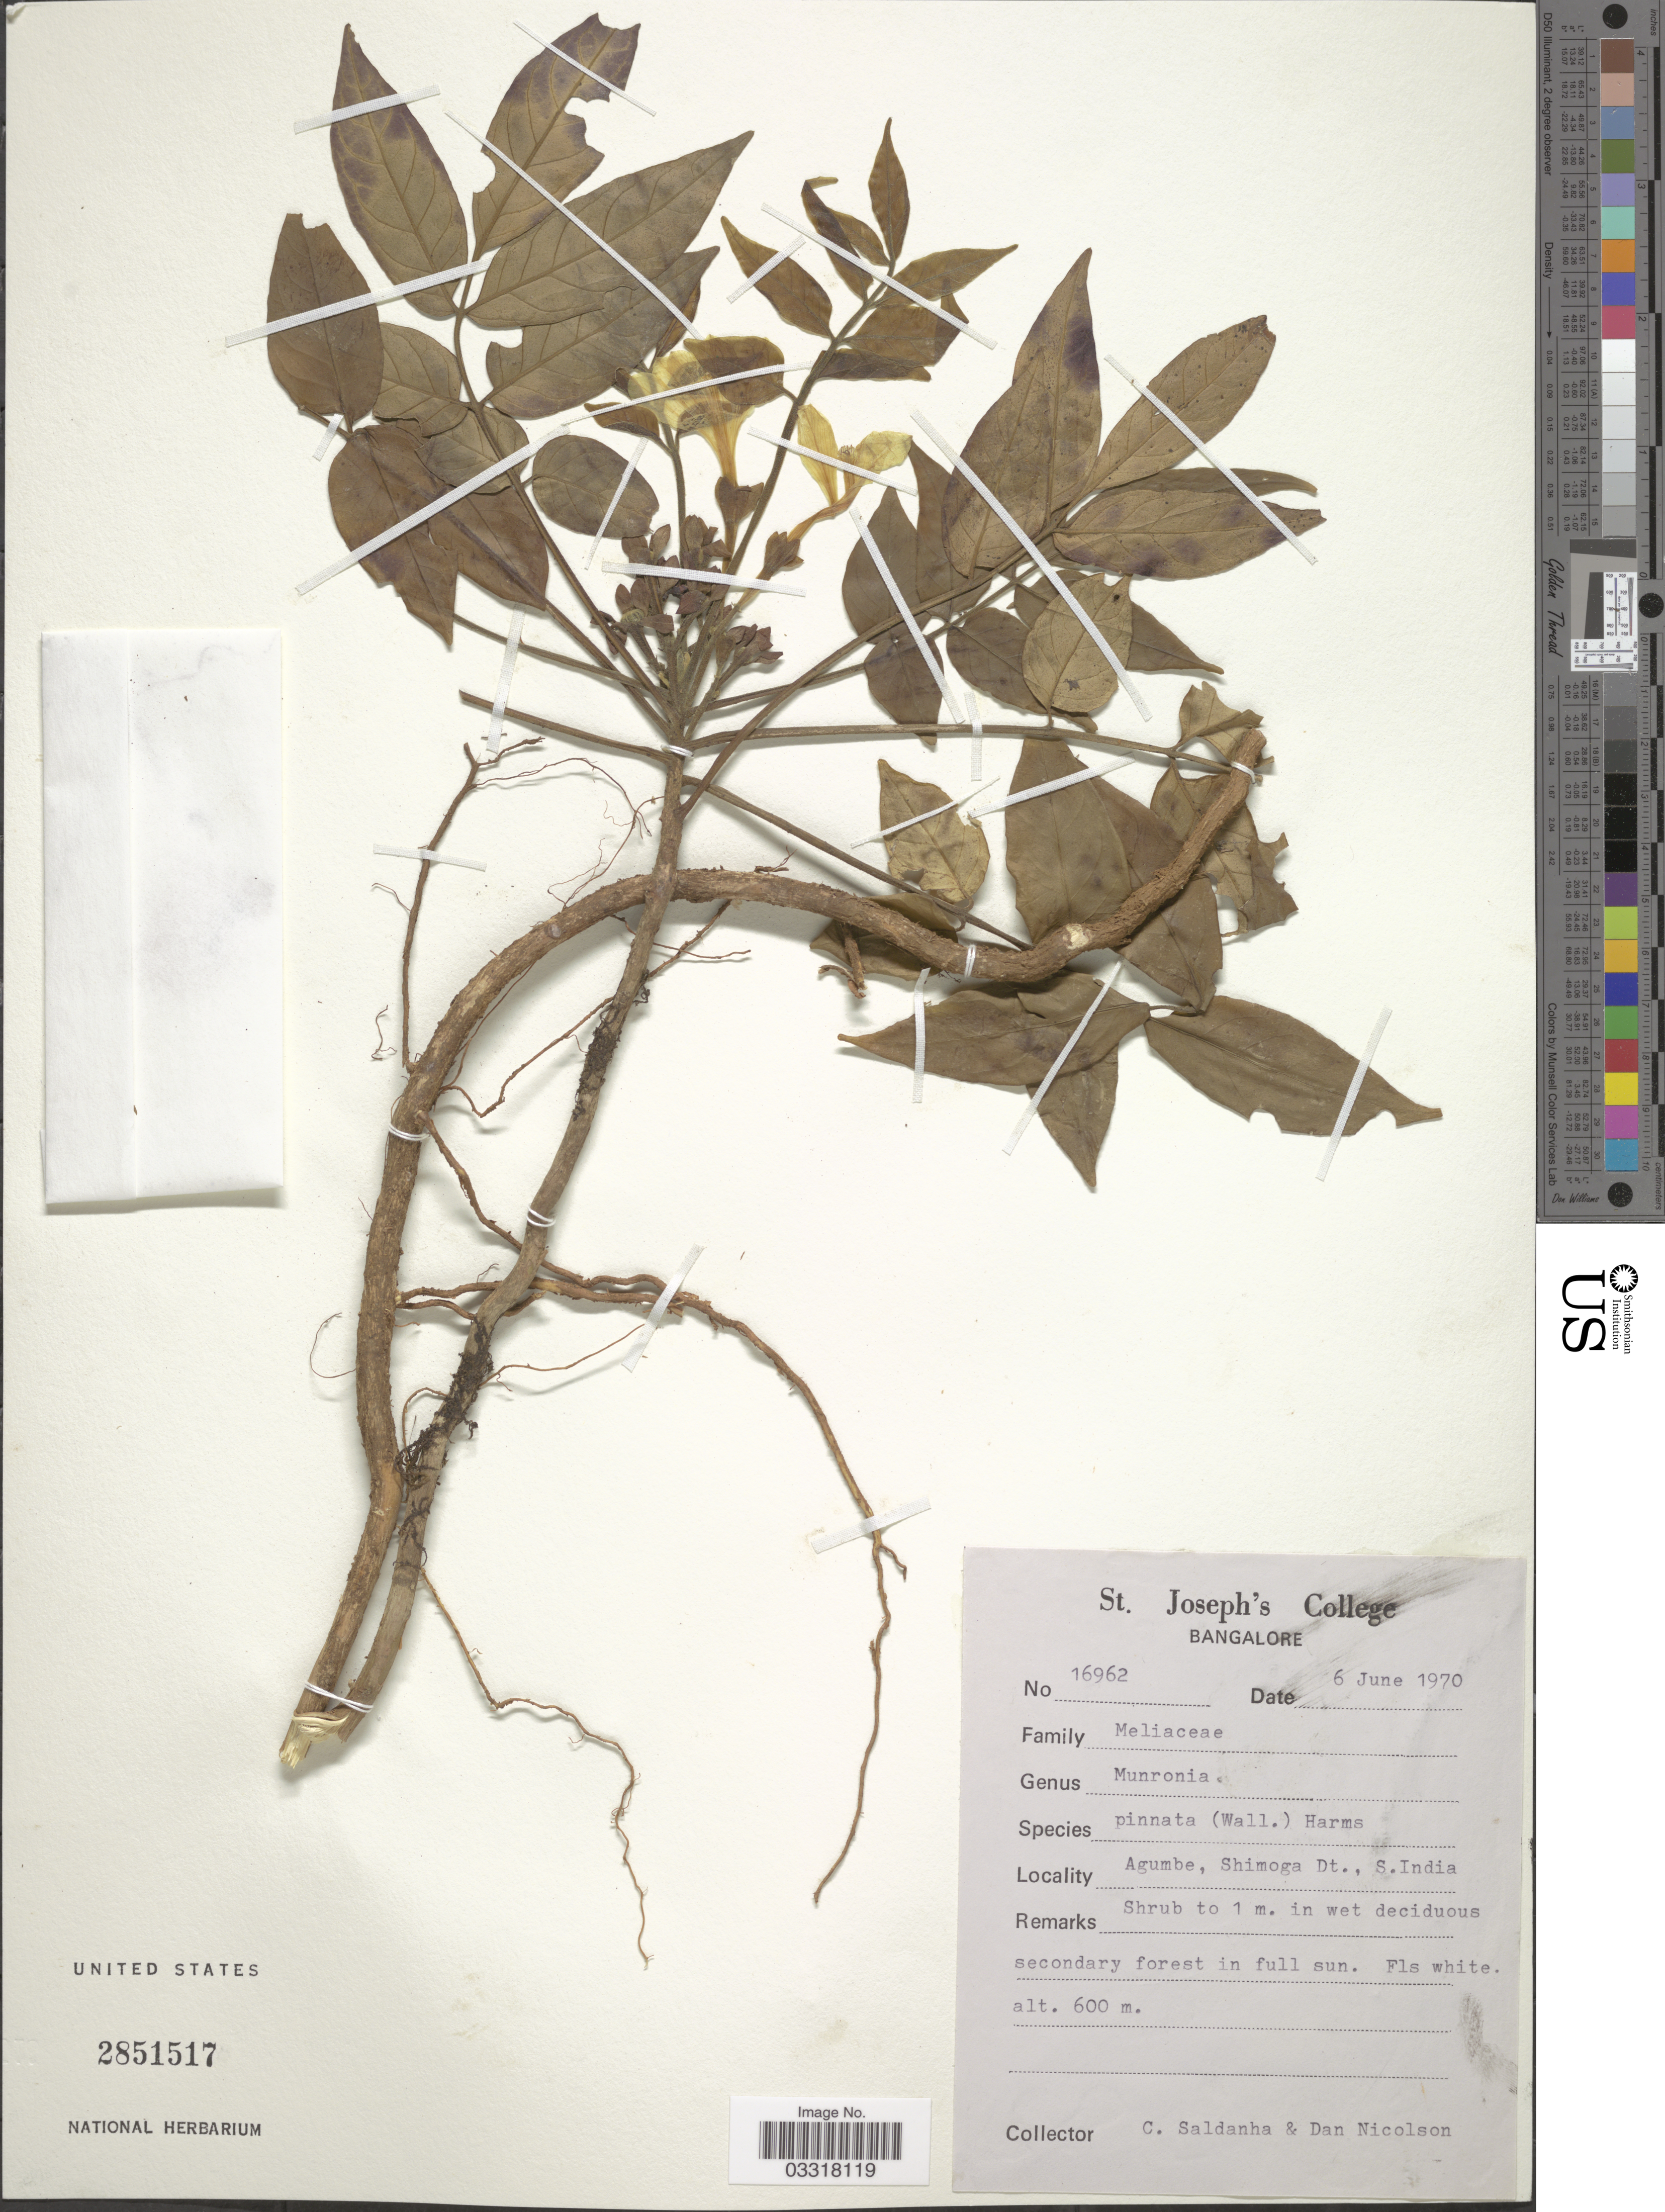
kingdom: Plantae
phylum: Tracheophyta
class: Magnoliopsida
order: Sapindales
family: Meliaceae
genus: Munronia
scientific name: Munronia pinnata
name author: (Wall.) Theobald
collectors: C. Saldanha & D. H. Nicolson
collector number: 16962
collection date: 1970-06-06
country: India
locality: Agumbe, Shimoga Dt., S. India.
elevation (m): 600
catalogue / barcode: US 2851517